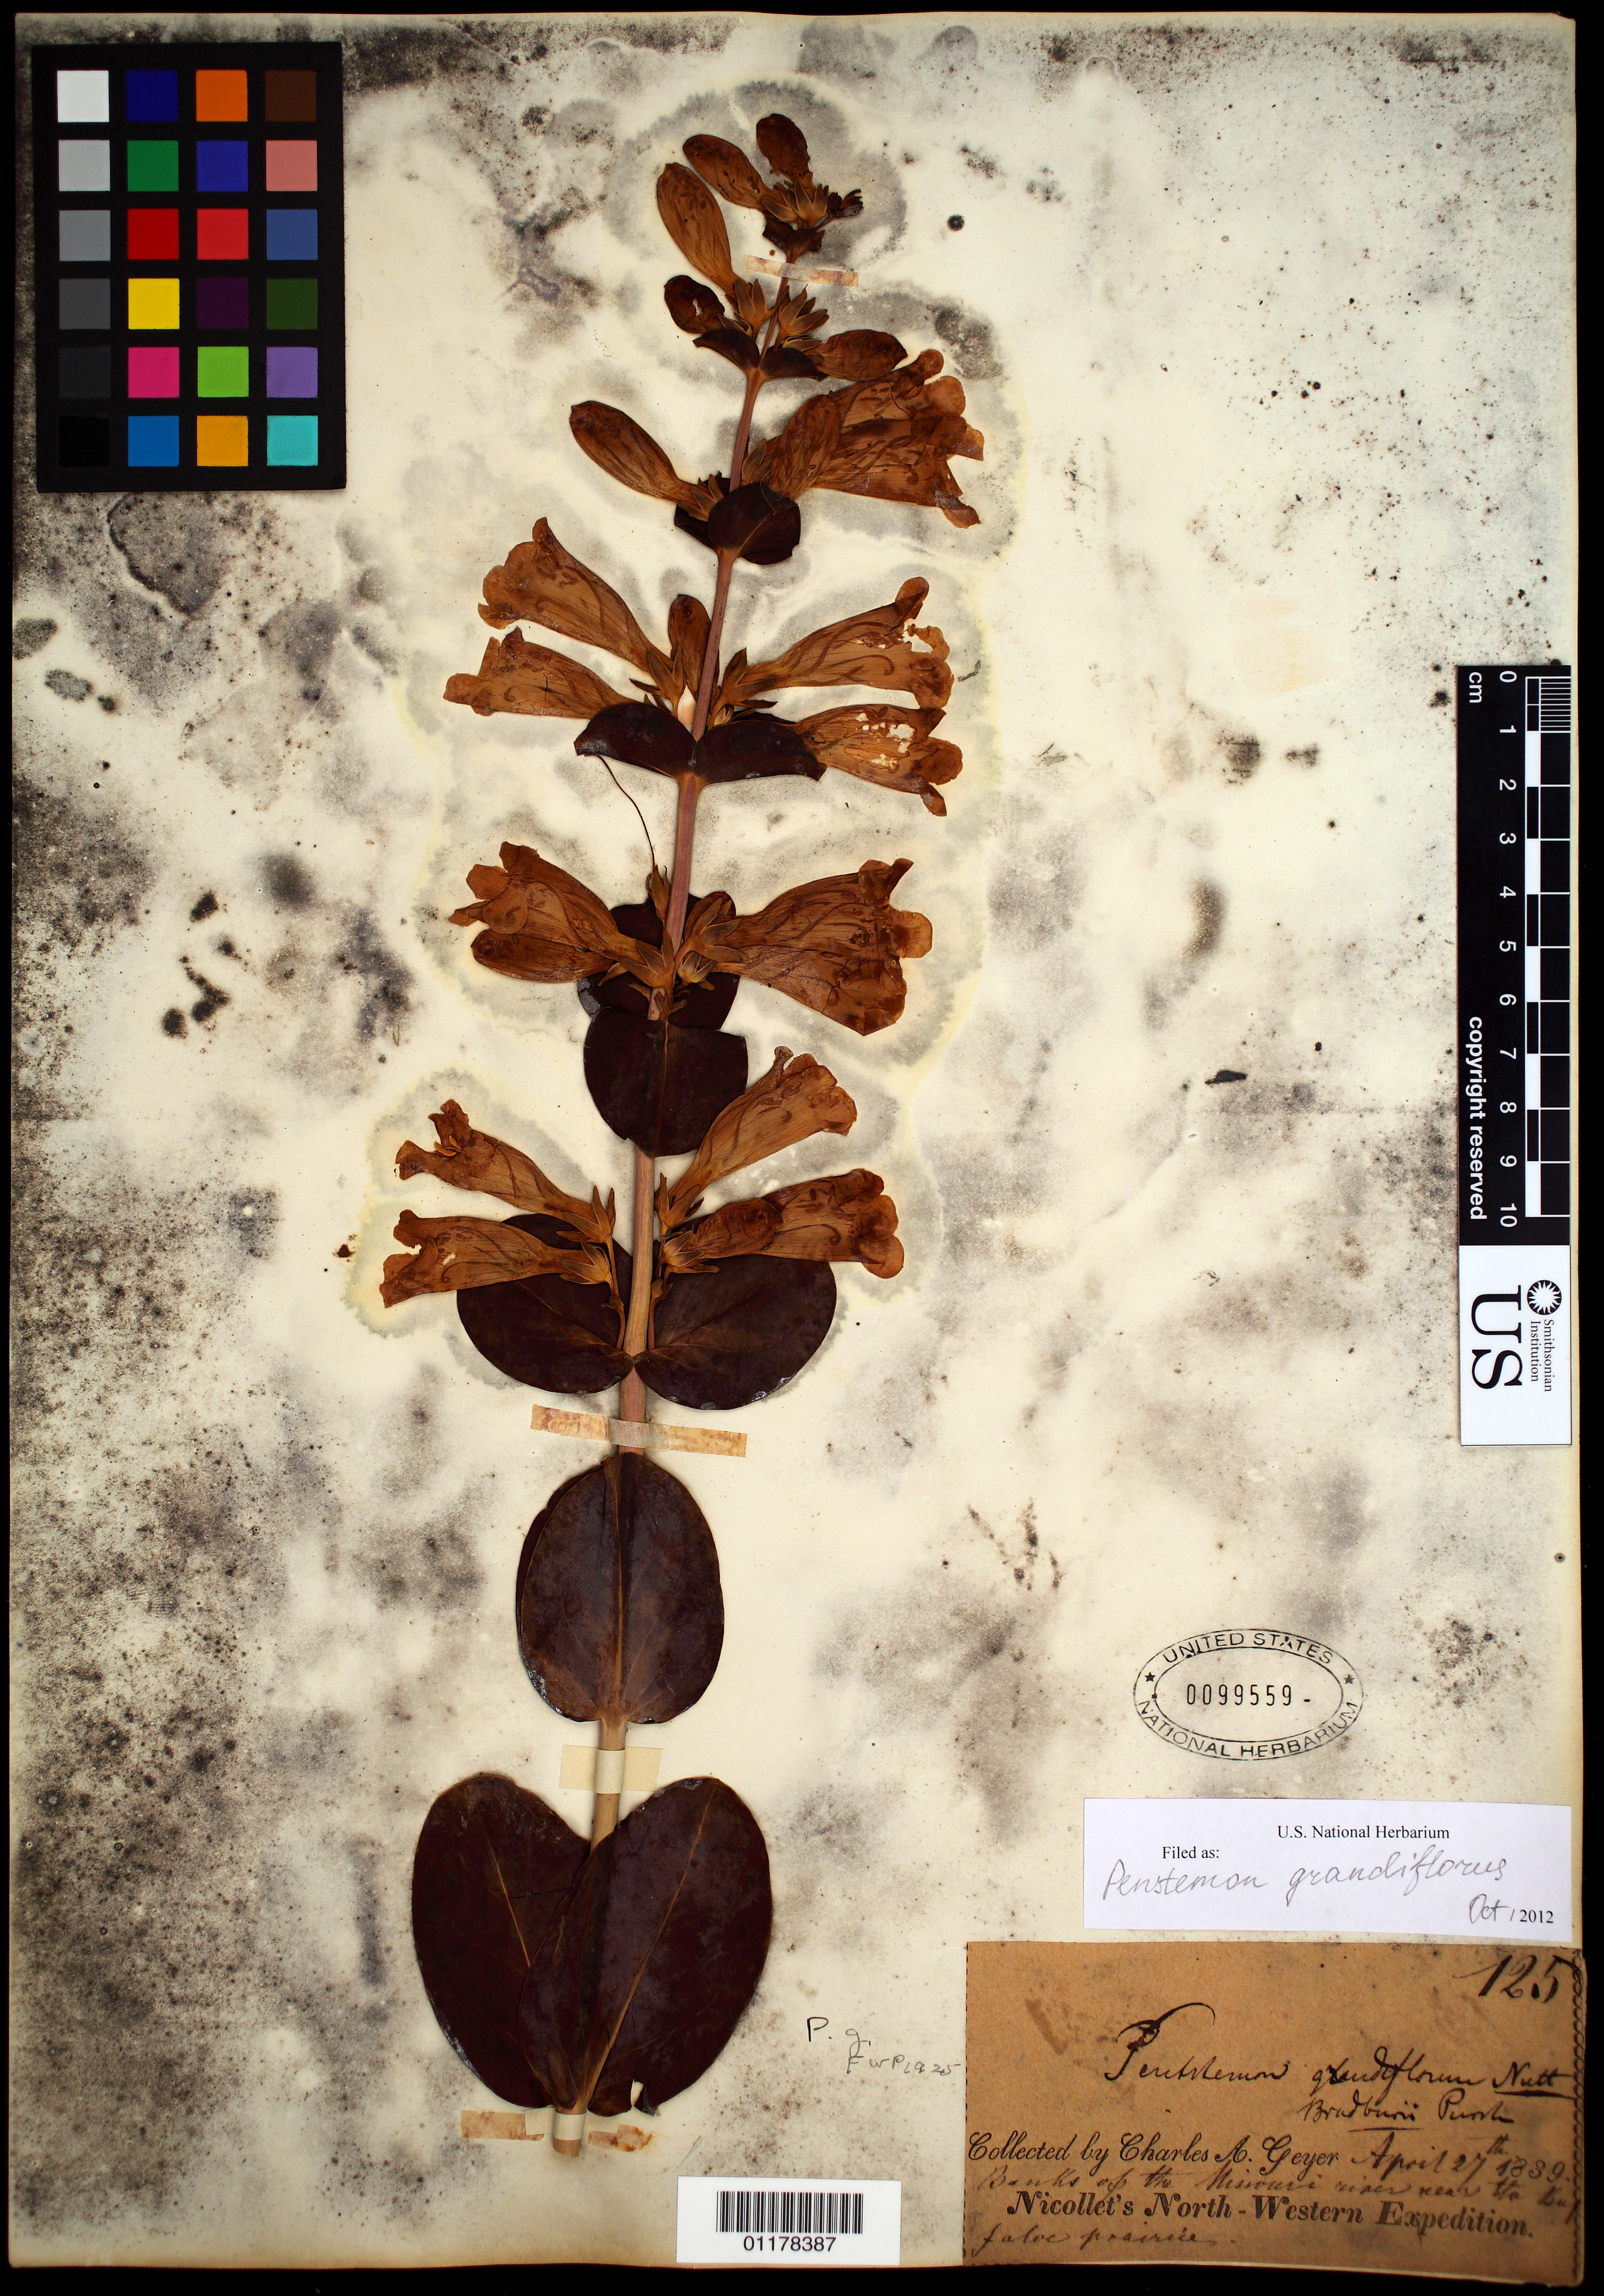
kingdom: Plantae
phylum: Tracheophyta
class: Magnoliopsida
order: Lamiales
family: Plantaginaceae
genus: Penstemon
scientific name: Penstemon grandiflorus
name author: Nutt.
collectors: C. A. Geyer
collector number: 125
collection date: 1839-04-27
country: United States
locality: Banks of the Missouri River near the Buffalo prairies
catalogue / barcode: US 99559